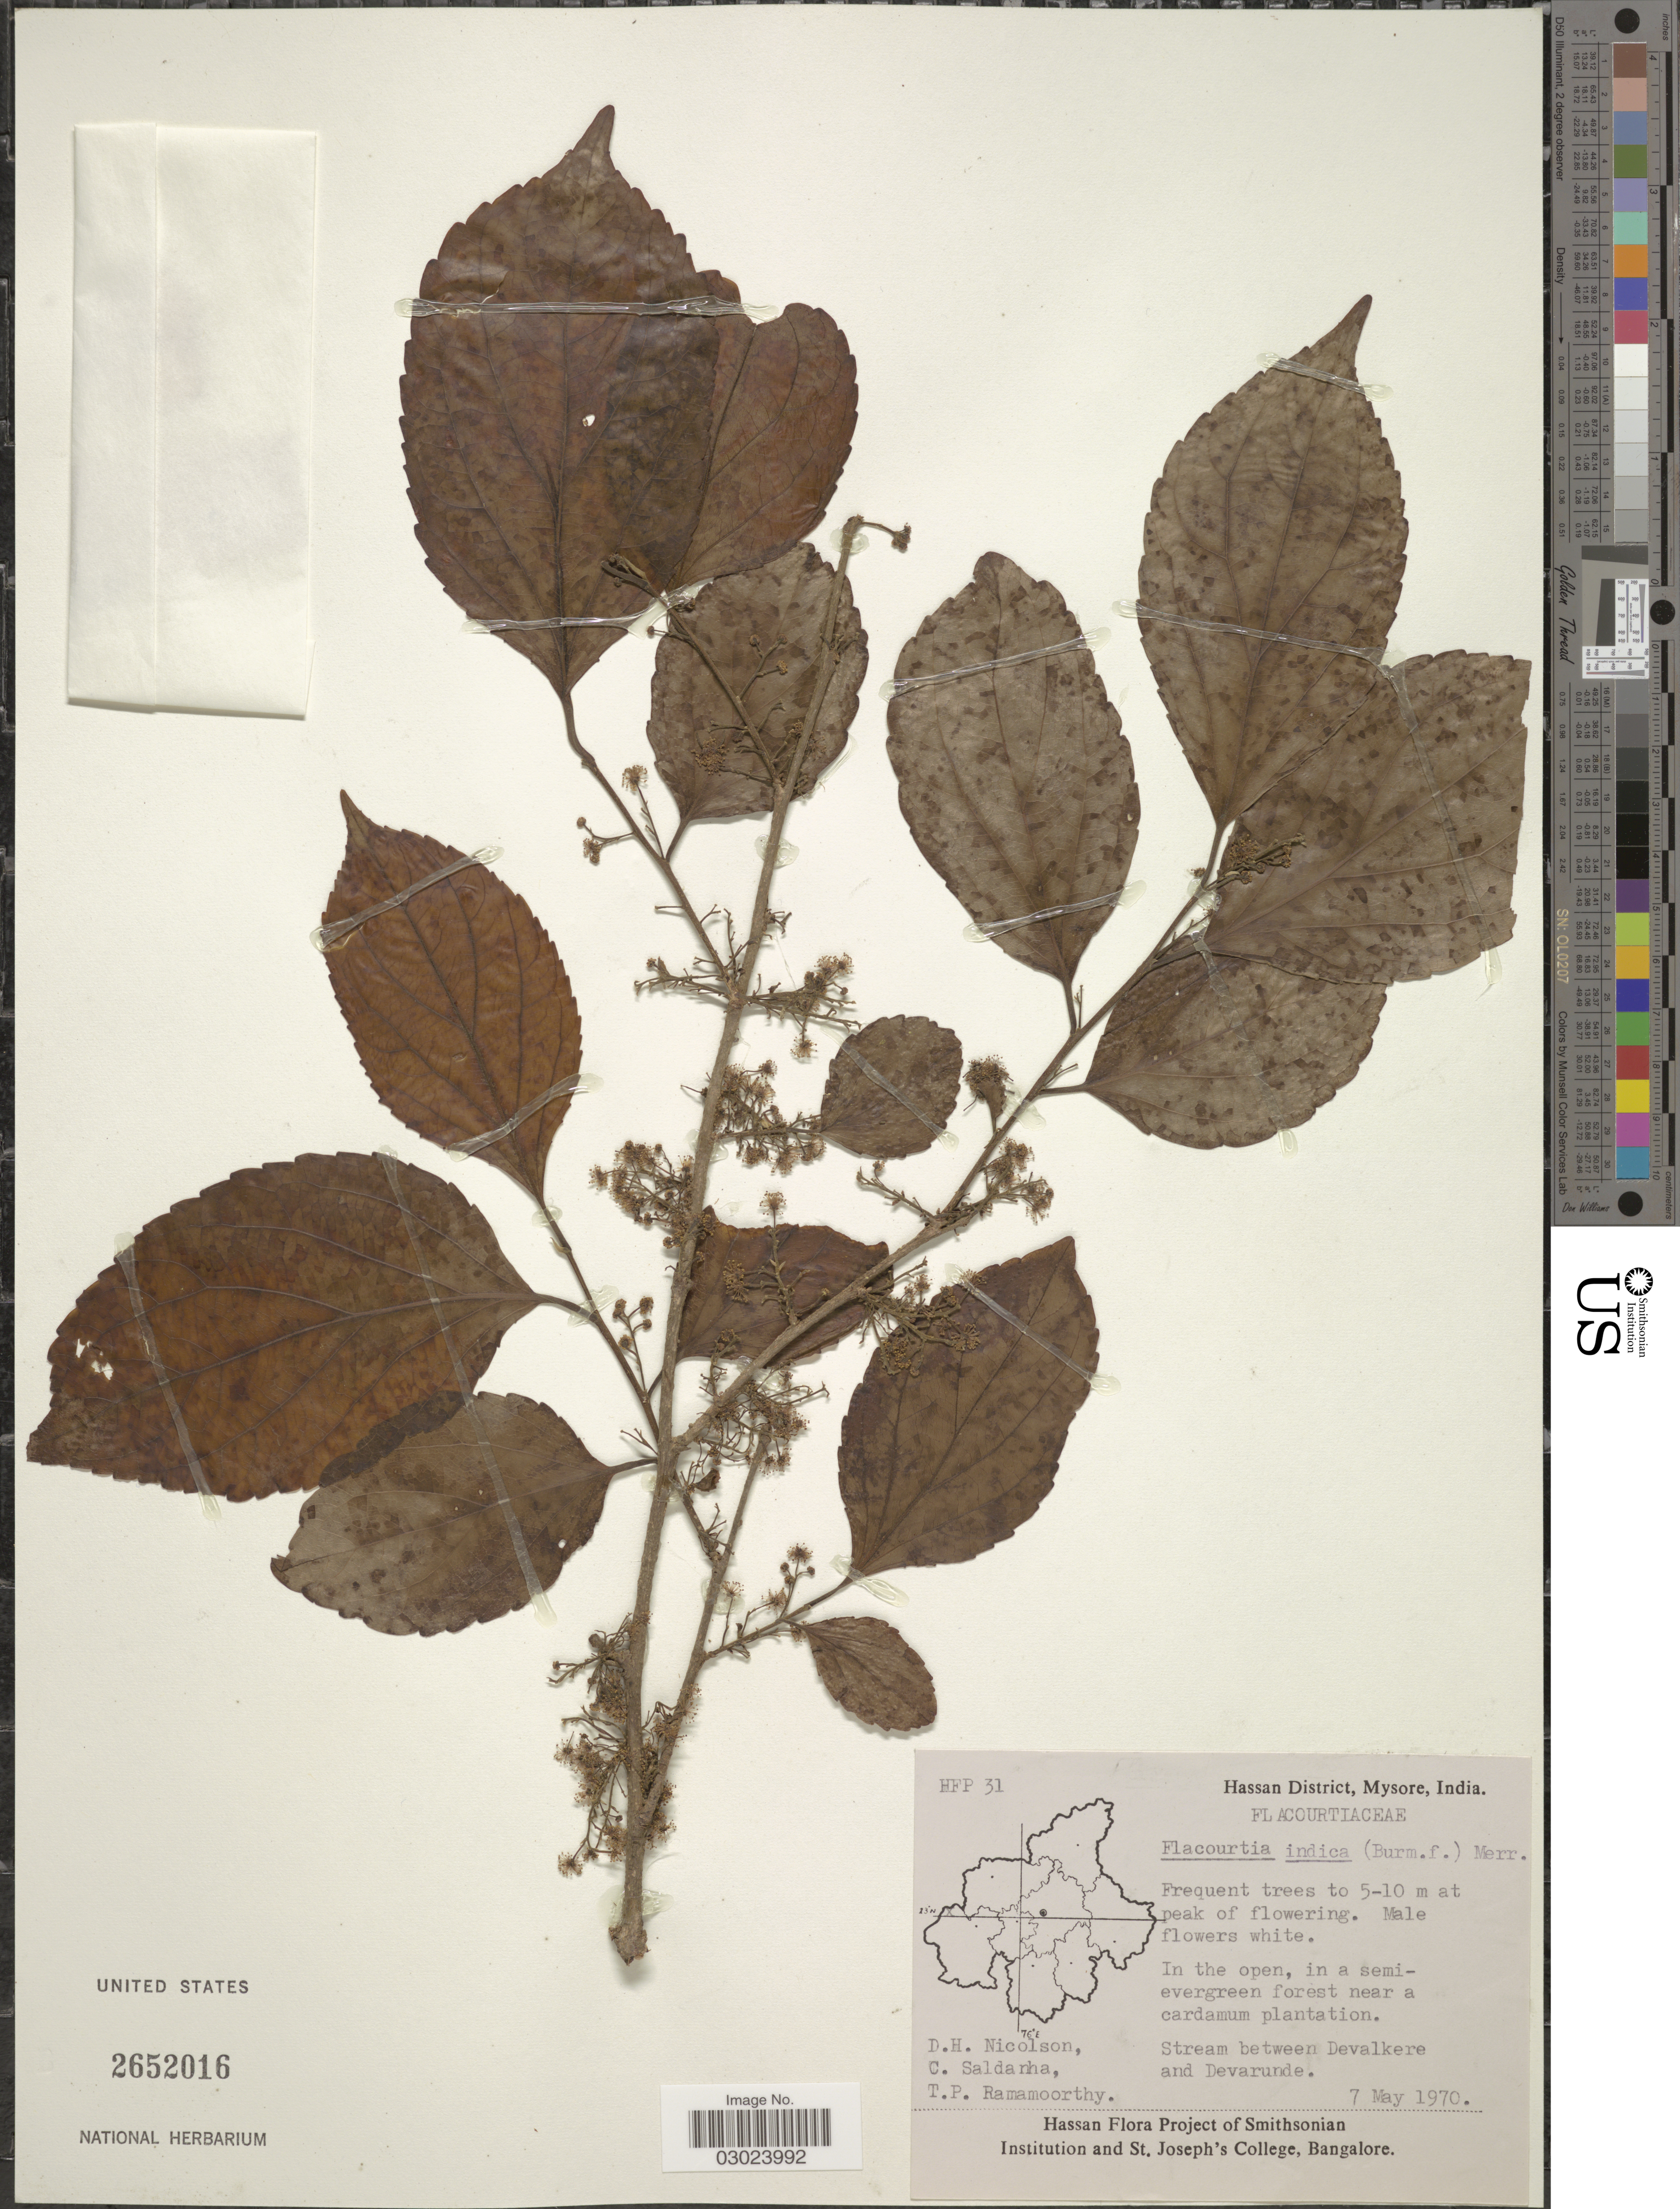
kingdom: Plantae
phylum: Tracheophyta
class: Magnoliopsida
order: Malpighiales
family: Salicaceae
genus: Flacourtia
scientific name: Flacourtia indica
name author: (Burm. f.) Merr.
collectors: D. H. Nicolson, C. Saldanha & T. P. Ramamoorthy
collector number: HFP31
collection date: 1970-05-07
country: India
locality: Hassan District, Mysore. Stream between Devalkere and Devarunde.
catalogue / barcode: US 2652016